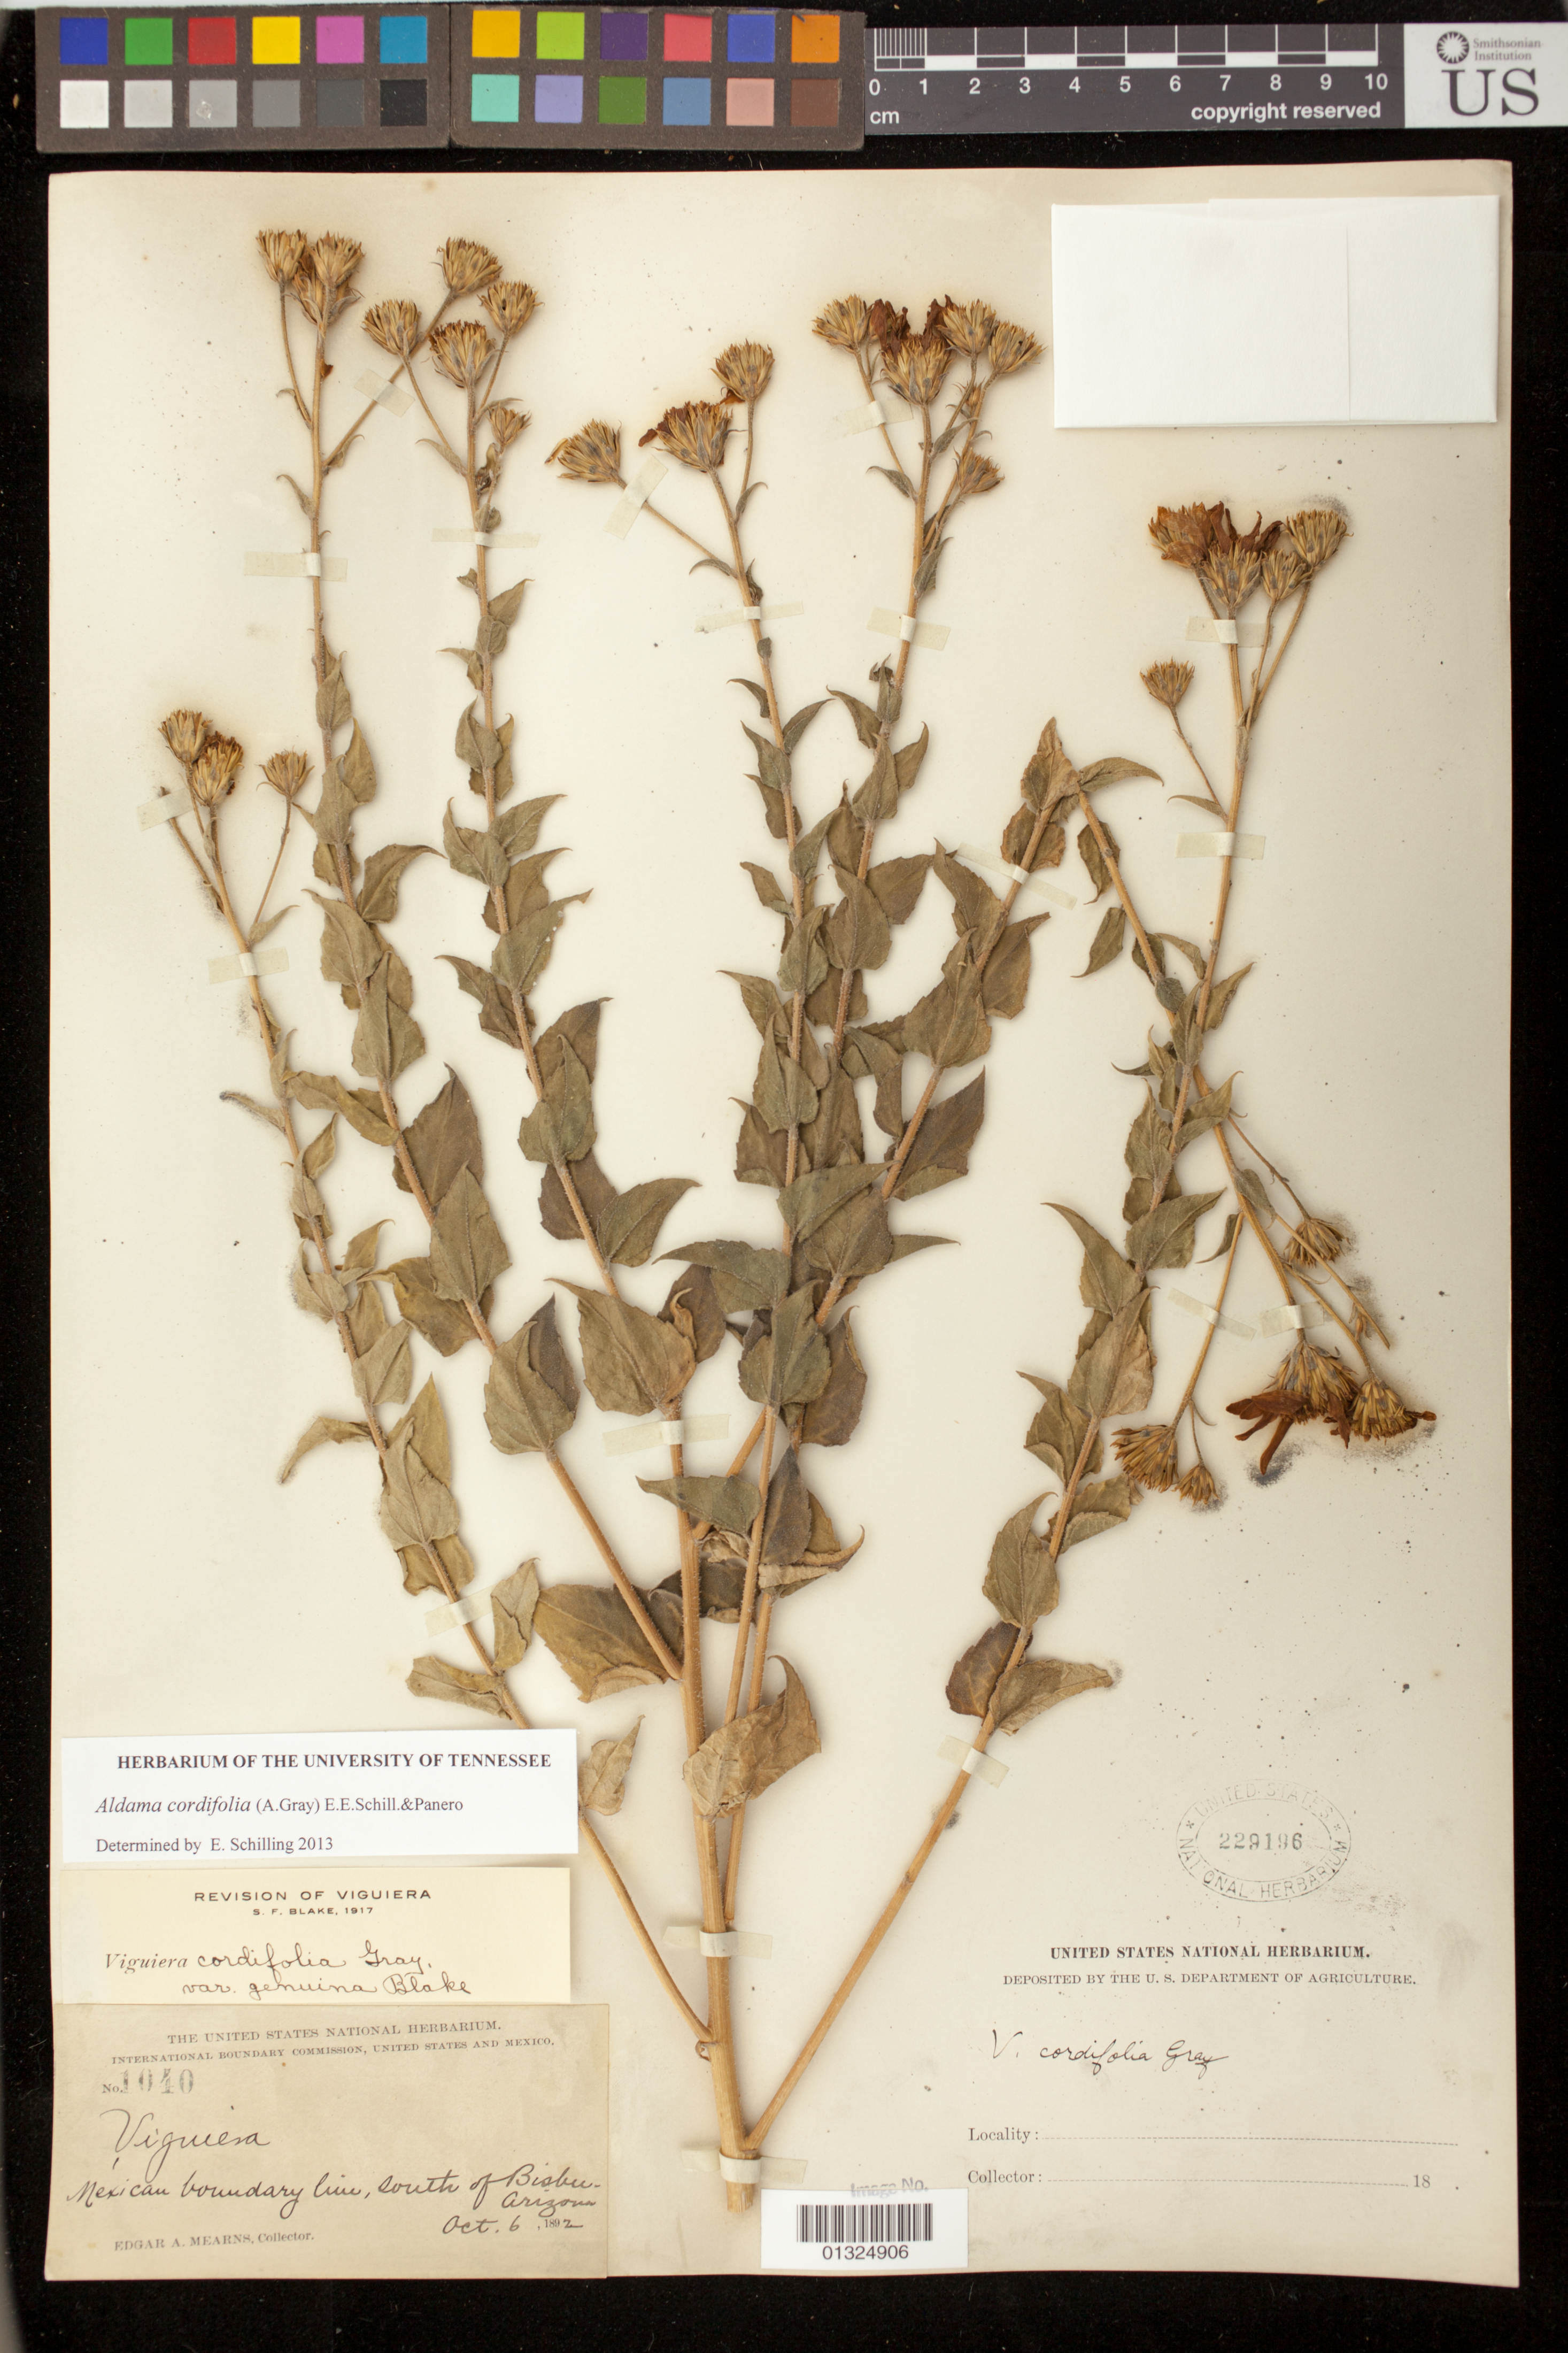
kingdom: Plantae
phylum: Tracheophyta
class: Magnoliopsida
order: Asterales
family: Asteraceae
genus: Aldama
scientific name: Aldama cordifolia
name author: (A. Gray) E.E. Schill. & Panero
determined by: Schilling, E. E.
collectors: E. A. Mearns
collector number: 1040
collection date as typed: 06 Oct 1892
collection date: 1892-10-06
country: United States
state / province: Arizona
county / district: Cochise County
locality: Mexican Boundary Line, S of Bisbee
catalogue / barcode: US 229196